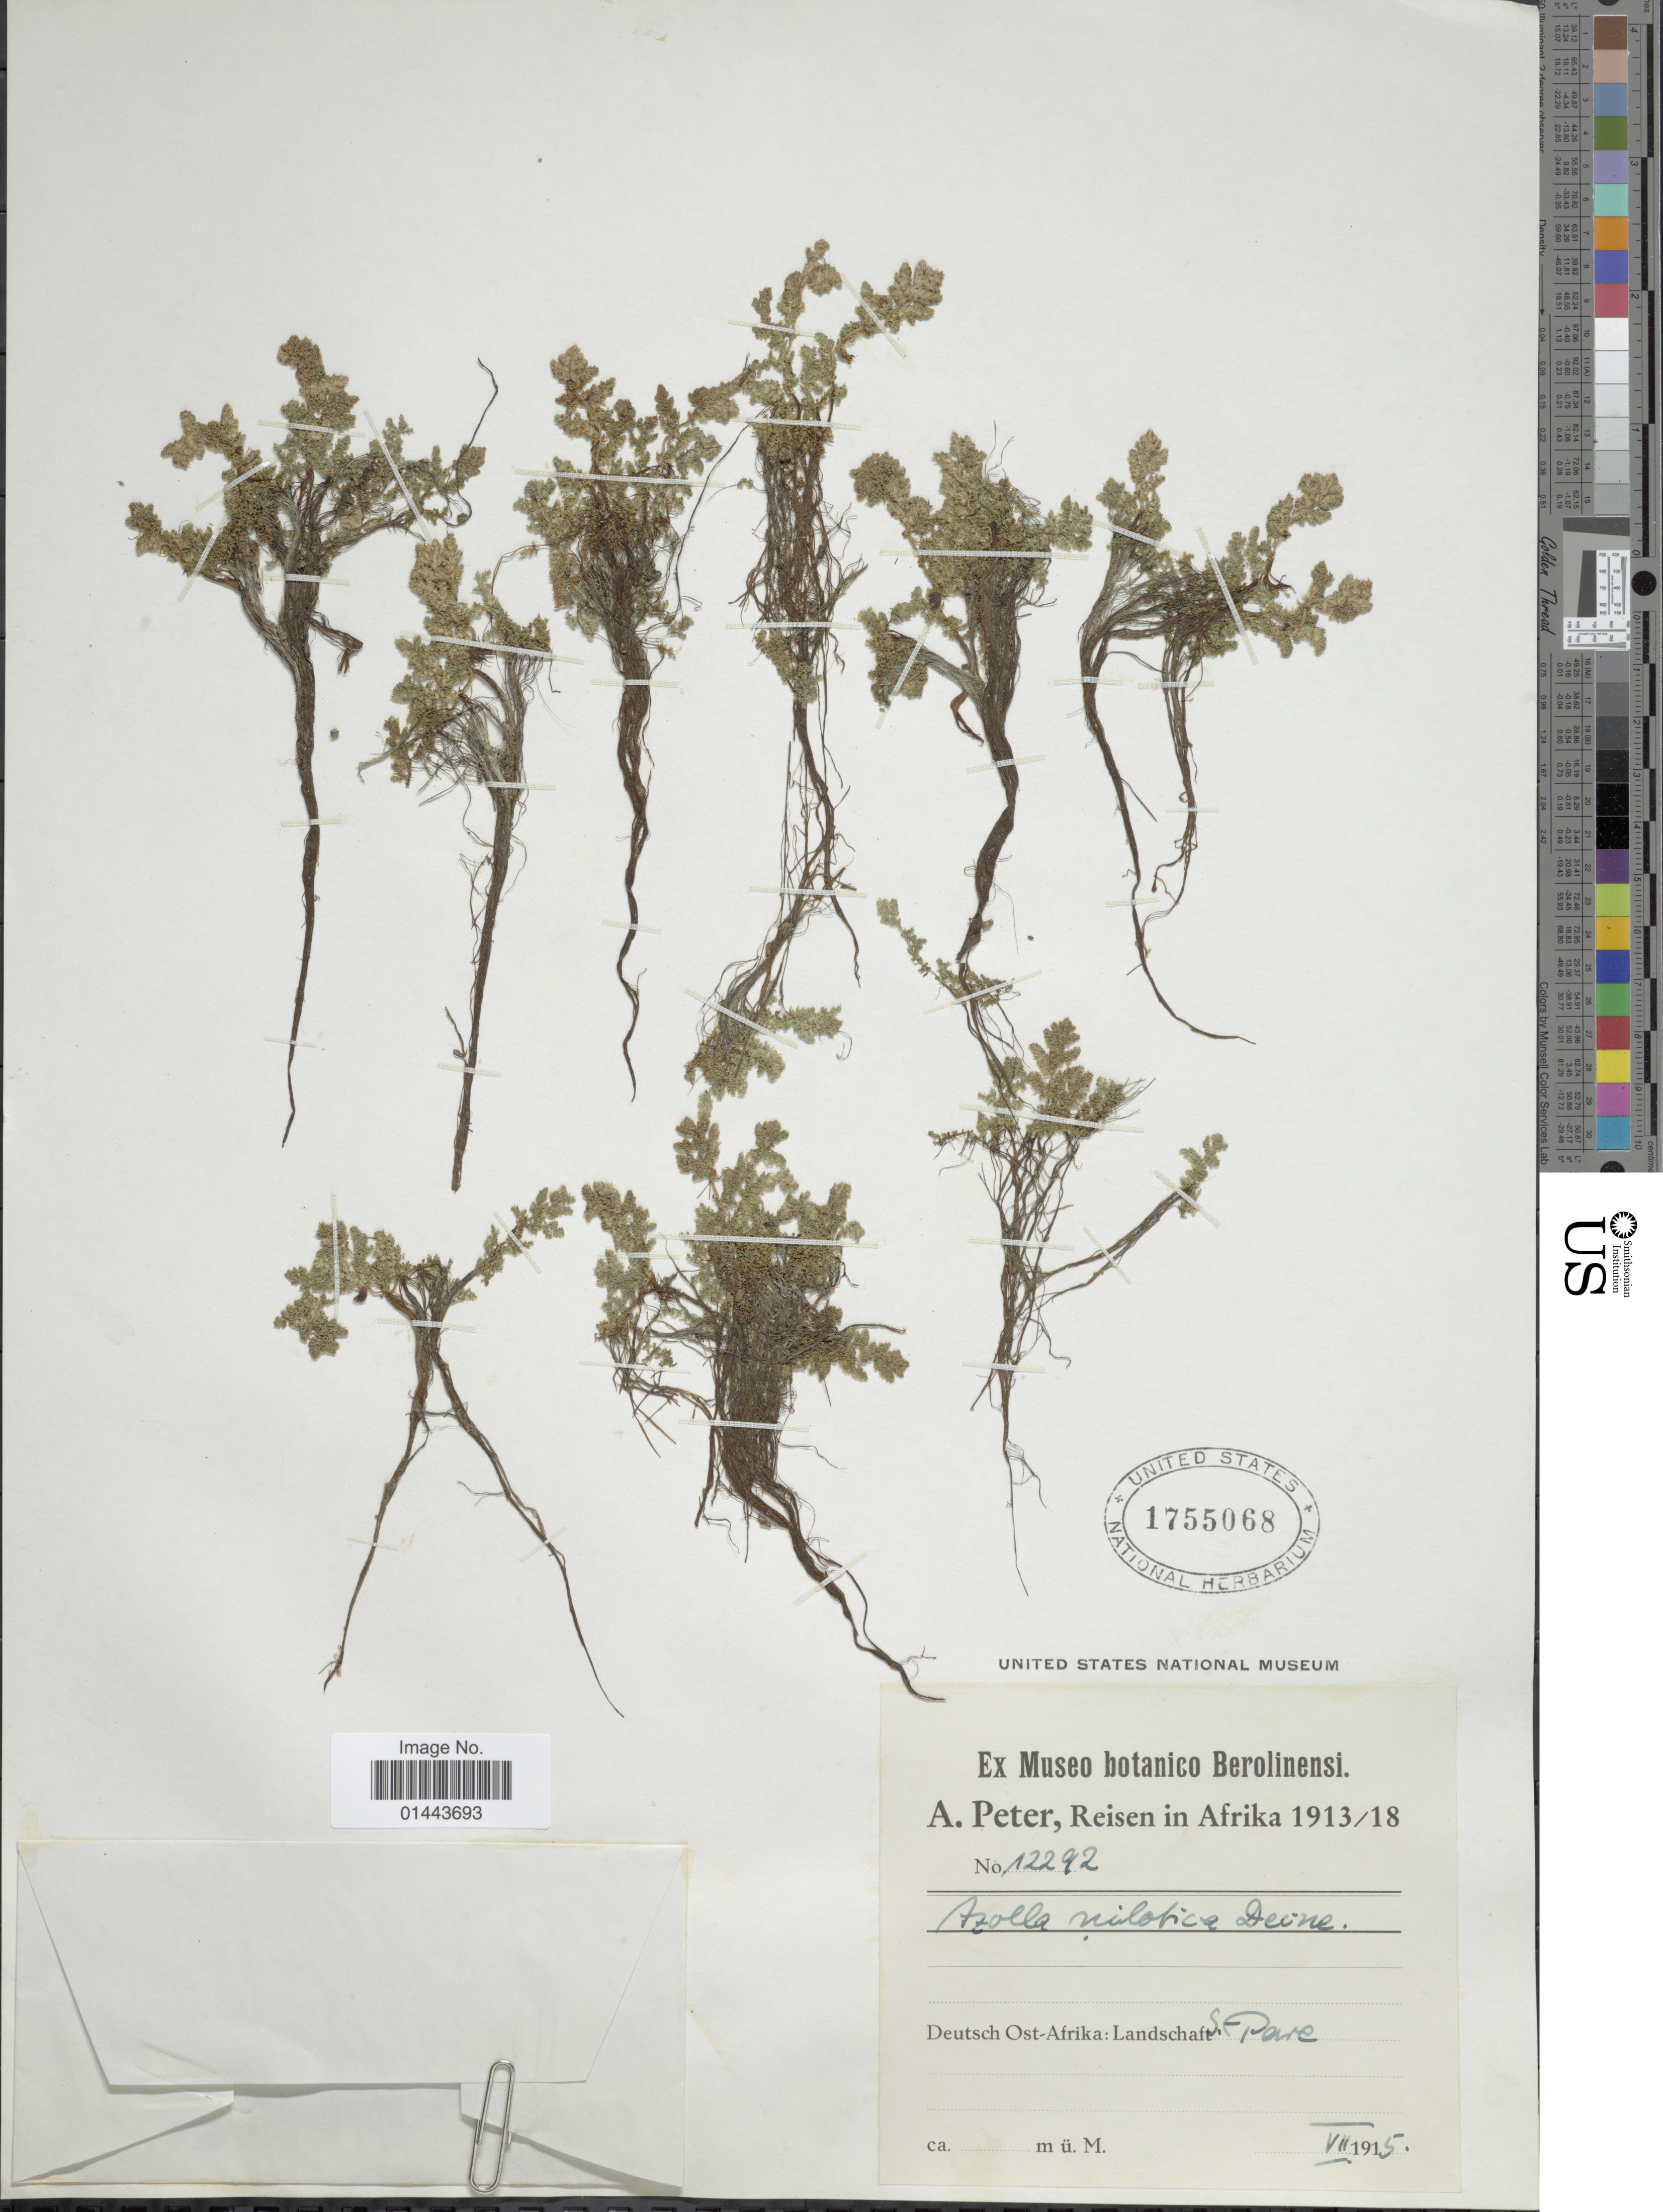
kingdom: Plantae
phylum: Tracheophyta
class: Polypodiopsida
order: Salviniales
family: Salviniaceae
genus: Azolla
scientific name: Azolla nilotica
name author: Decne. ex Mett.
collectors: A. Peter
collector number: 12292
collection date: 1915-07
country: Tanzania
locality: Deutsch Ost-Afrika: Landschaft S. Pare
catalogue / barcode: US 1755068